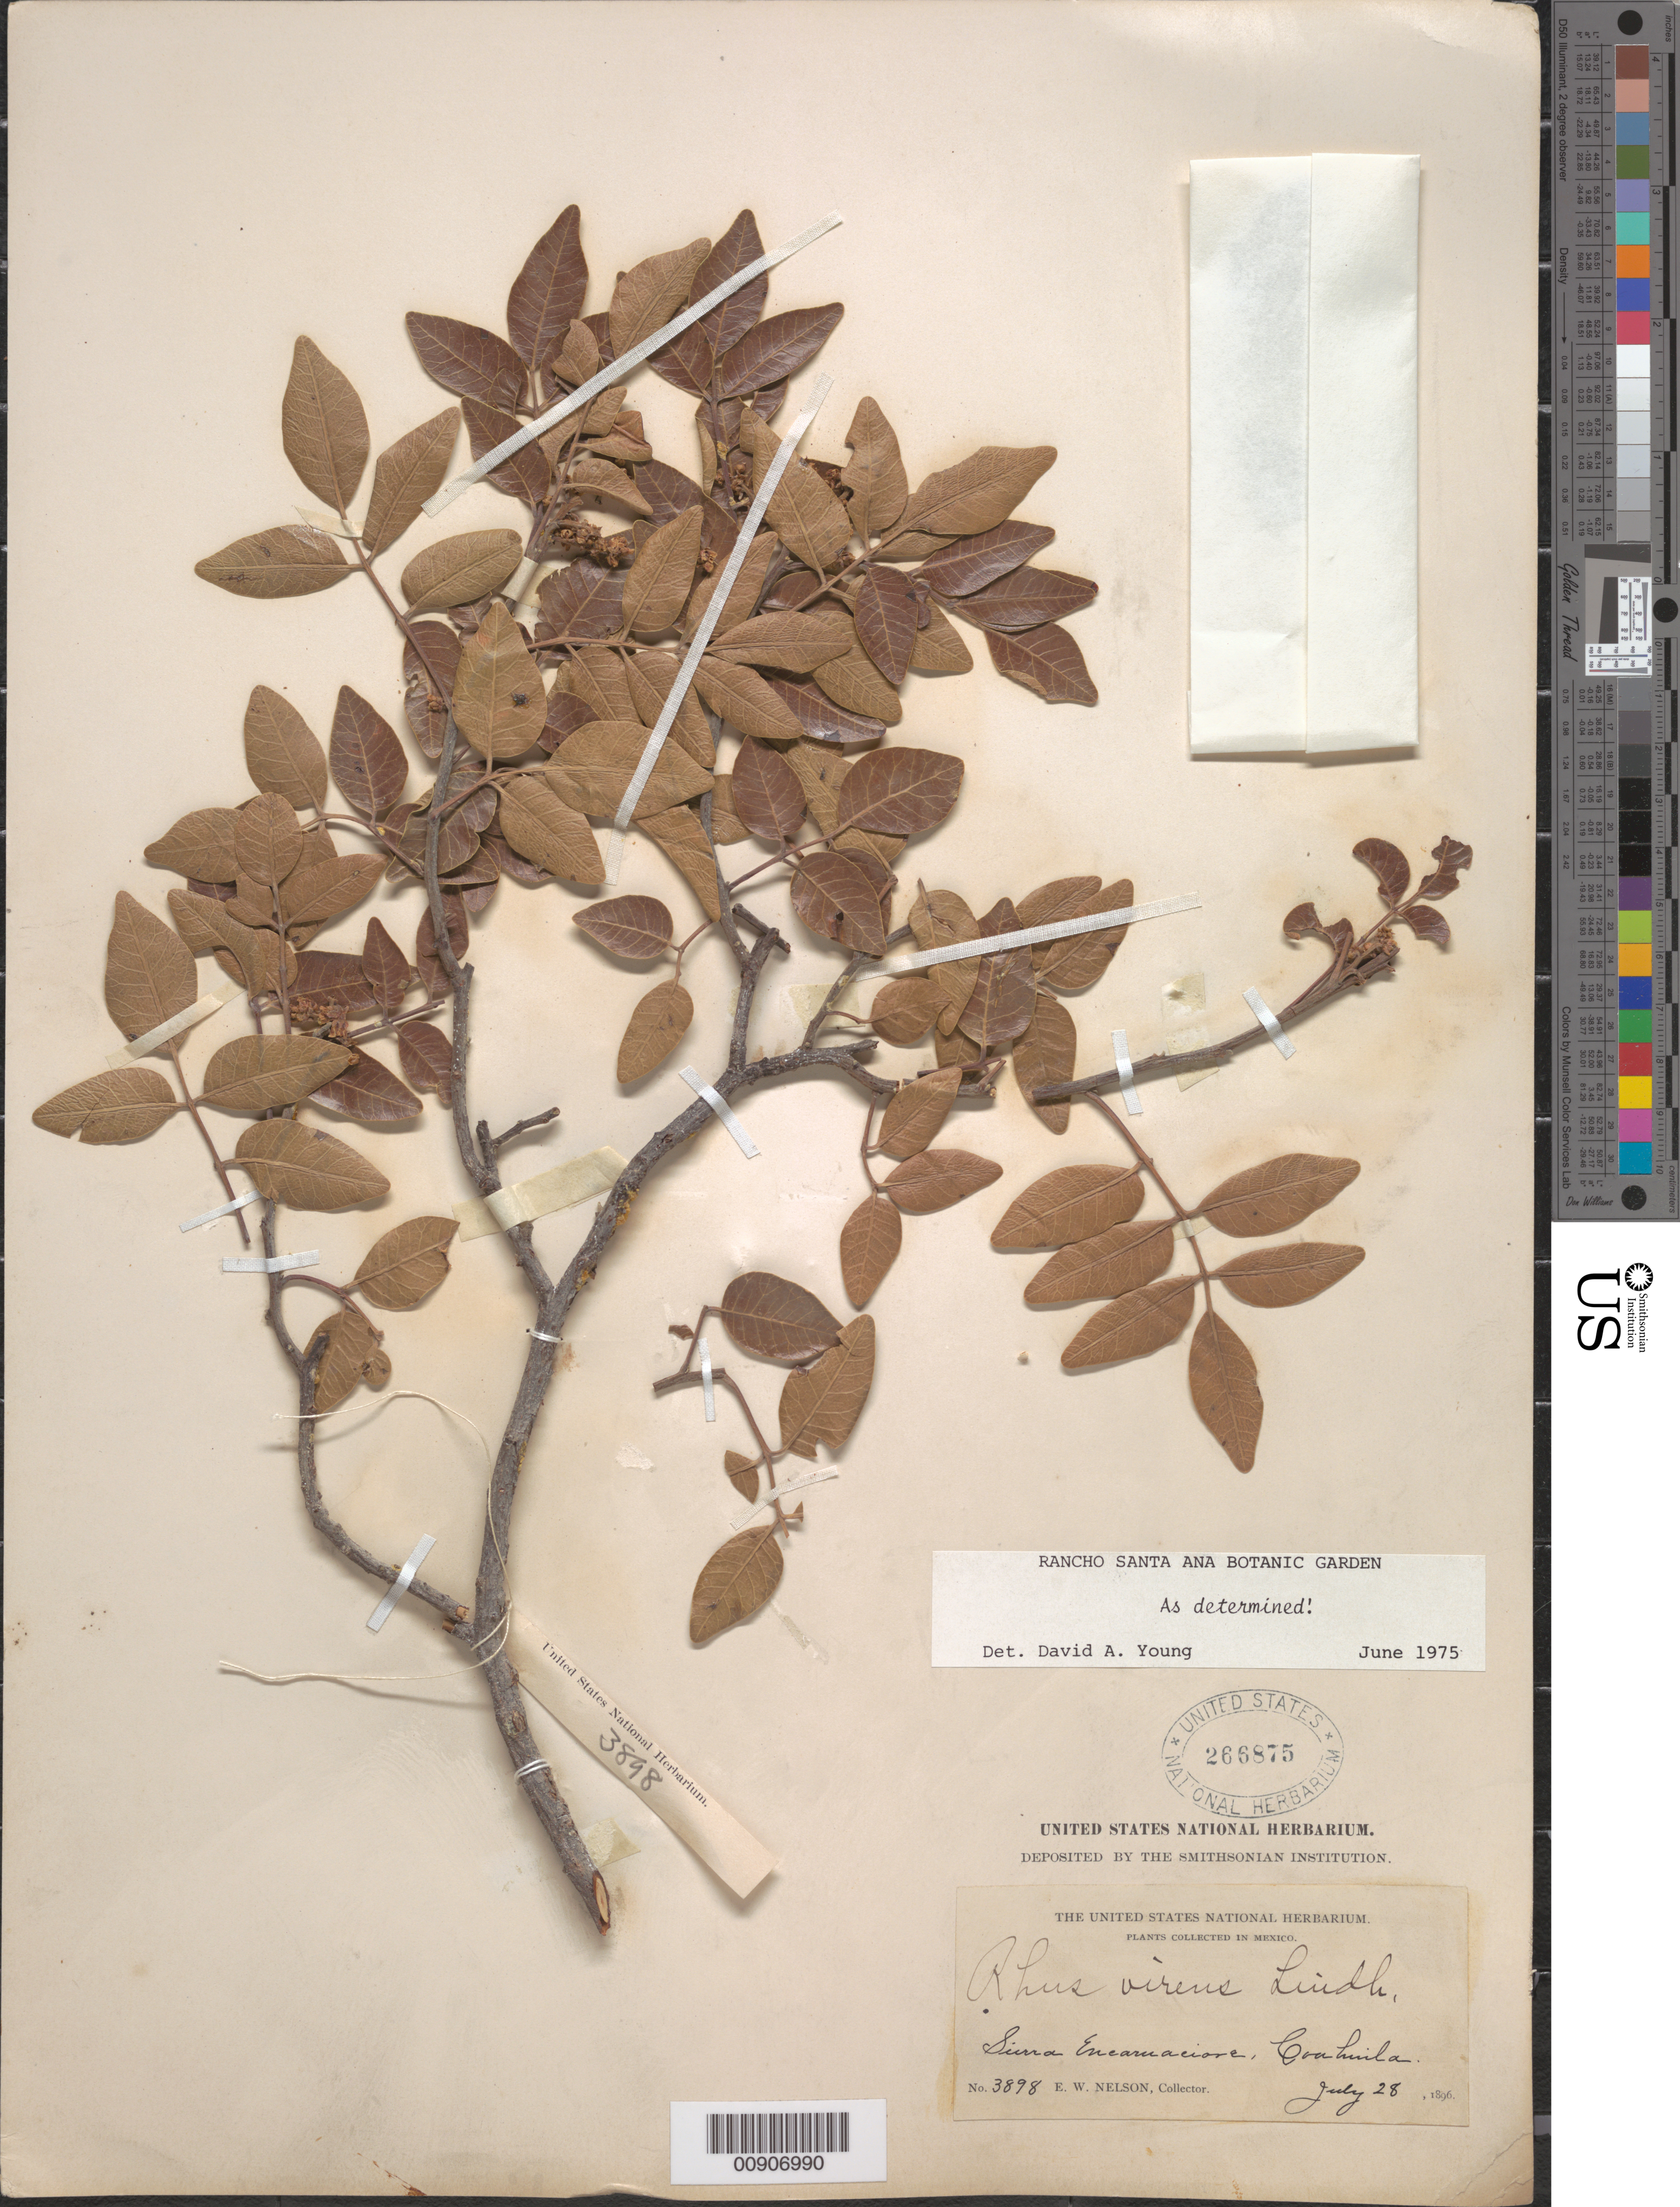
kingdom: Plantae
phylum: Tracheophyta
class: Magnoliopsida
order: Sapindales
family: Anacardiaceae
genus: Rhus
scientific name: Rhus virens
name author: Lindh. ex A. Gray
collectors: E. W. Nelson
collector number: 3898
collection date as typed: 28 Jul 1896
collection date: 1896-07-28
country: Mexico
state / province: Coahuila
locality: Sierra Encarnaciore [sic.], Coahuila.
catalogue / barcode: US 266875